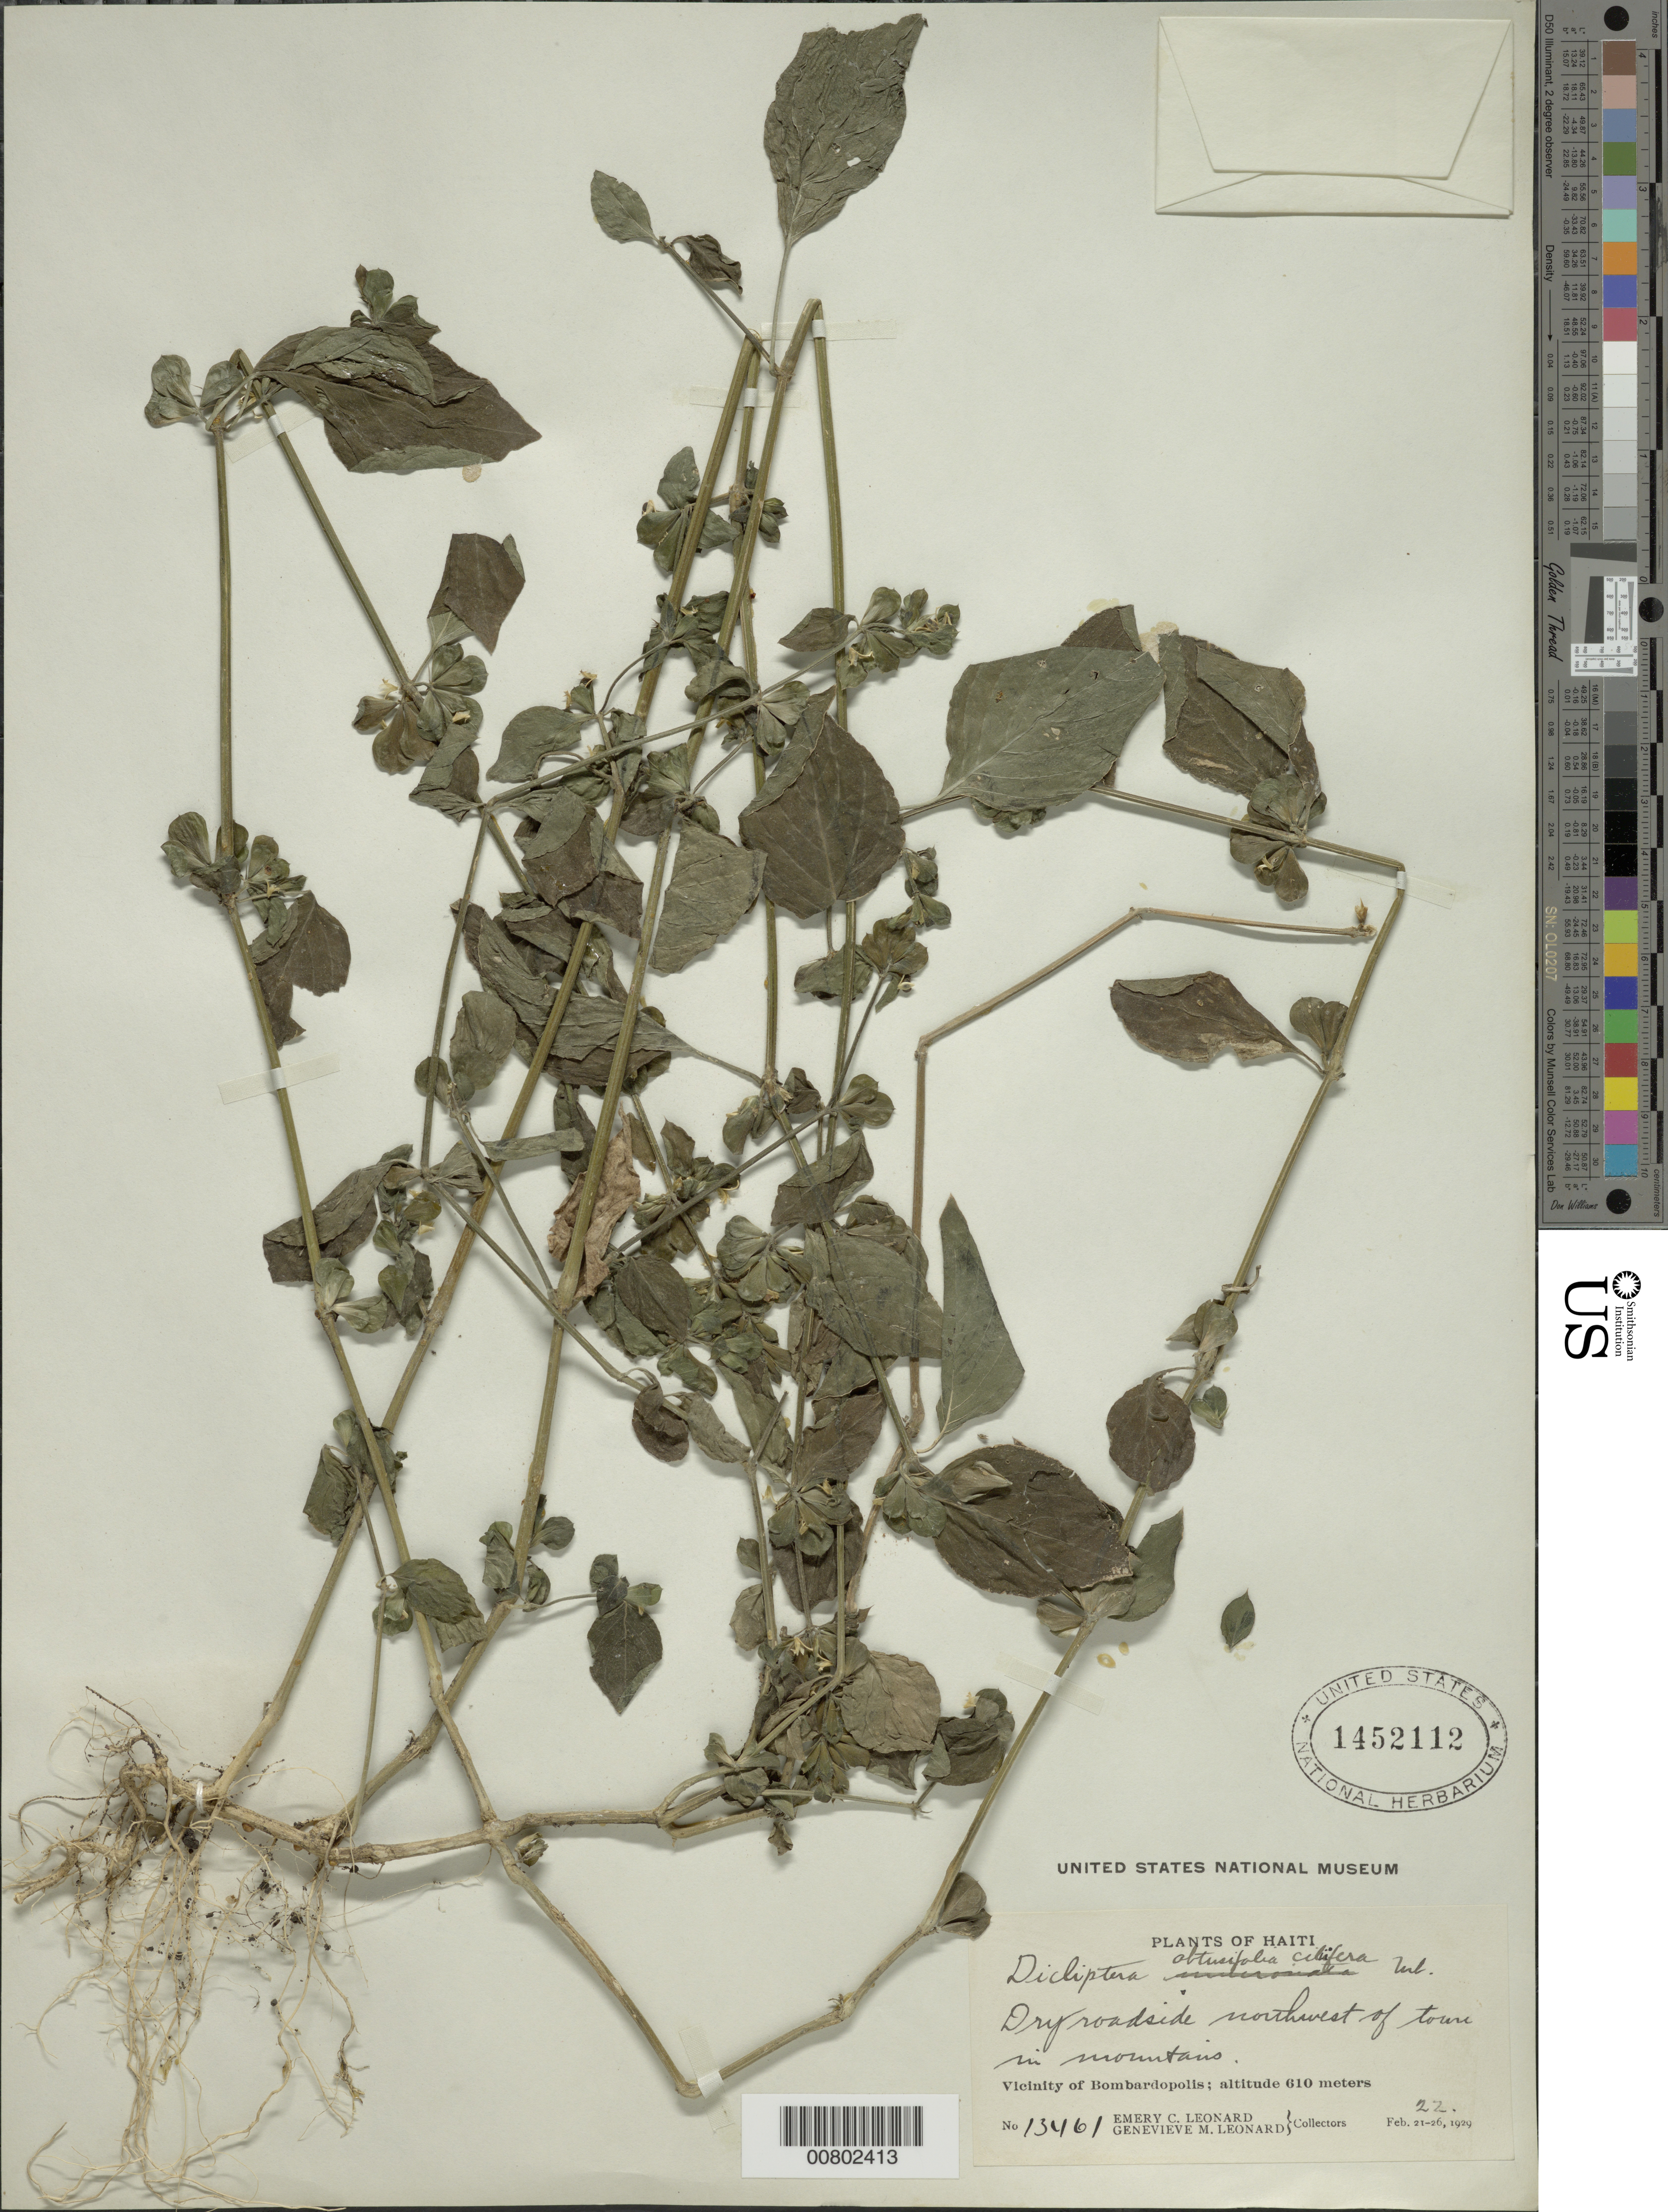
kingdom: Plantae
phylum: Tracheophyta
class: Magnoliopsida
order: Lamiales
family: Acanthaceae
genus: Dicliptera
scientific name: Dicliptera obtusifolia var. ciliifera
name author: Urb.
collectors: E. C. Leonard & G. M. Leonard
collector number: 13461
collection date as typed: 22 Feb 1929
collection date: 1929-02-22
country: Haiti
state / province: Nord-Ouest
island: Hispaniola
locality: Vicinity of Bombardopolis, NW of town in mountains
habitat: Dry roadside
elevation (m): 610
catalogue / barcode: US 1452112